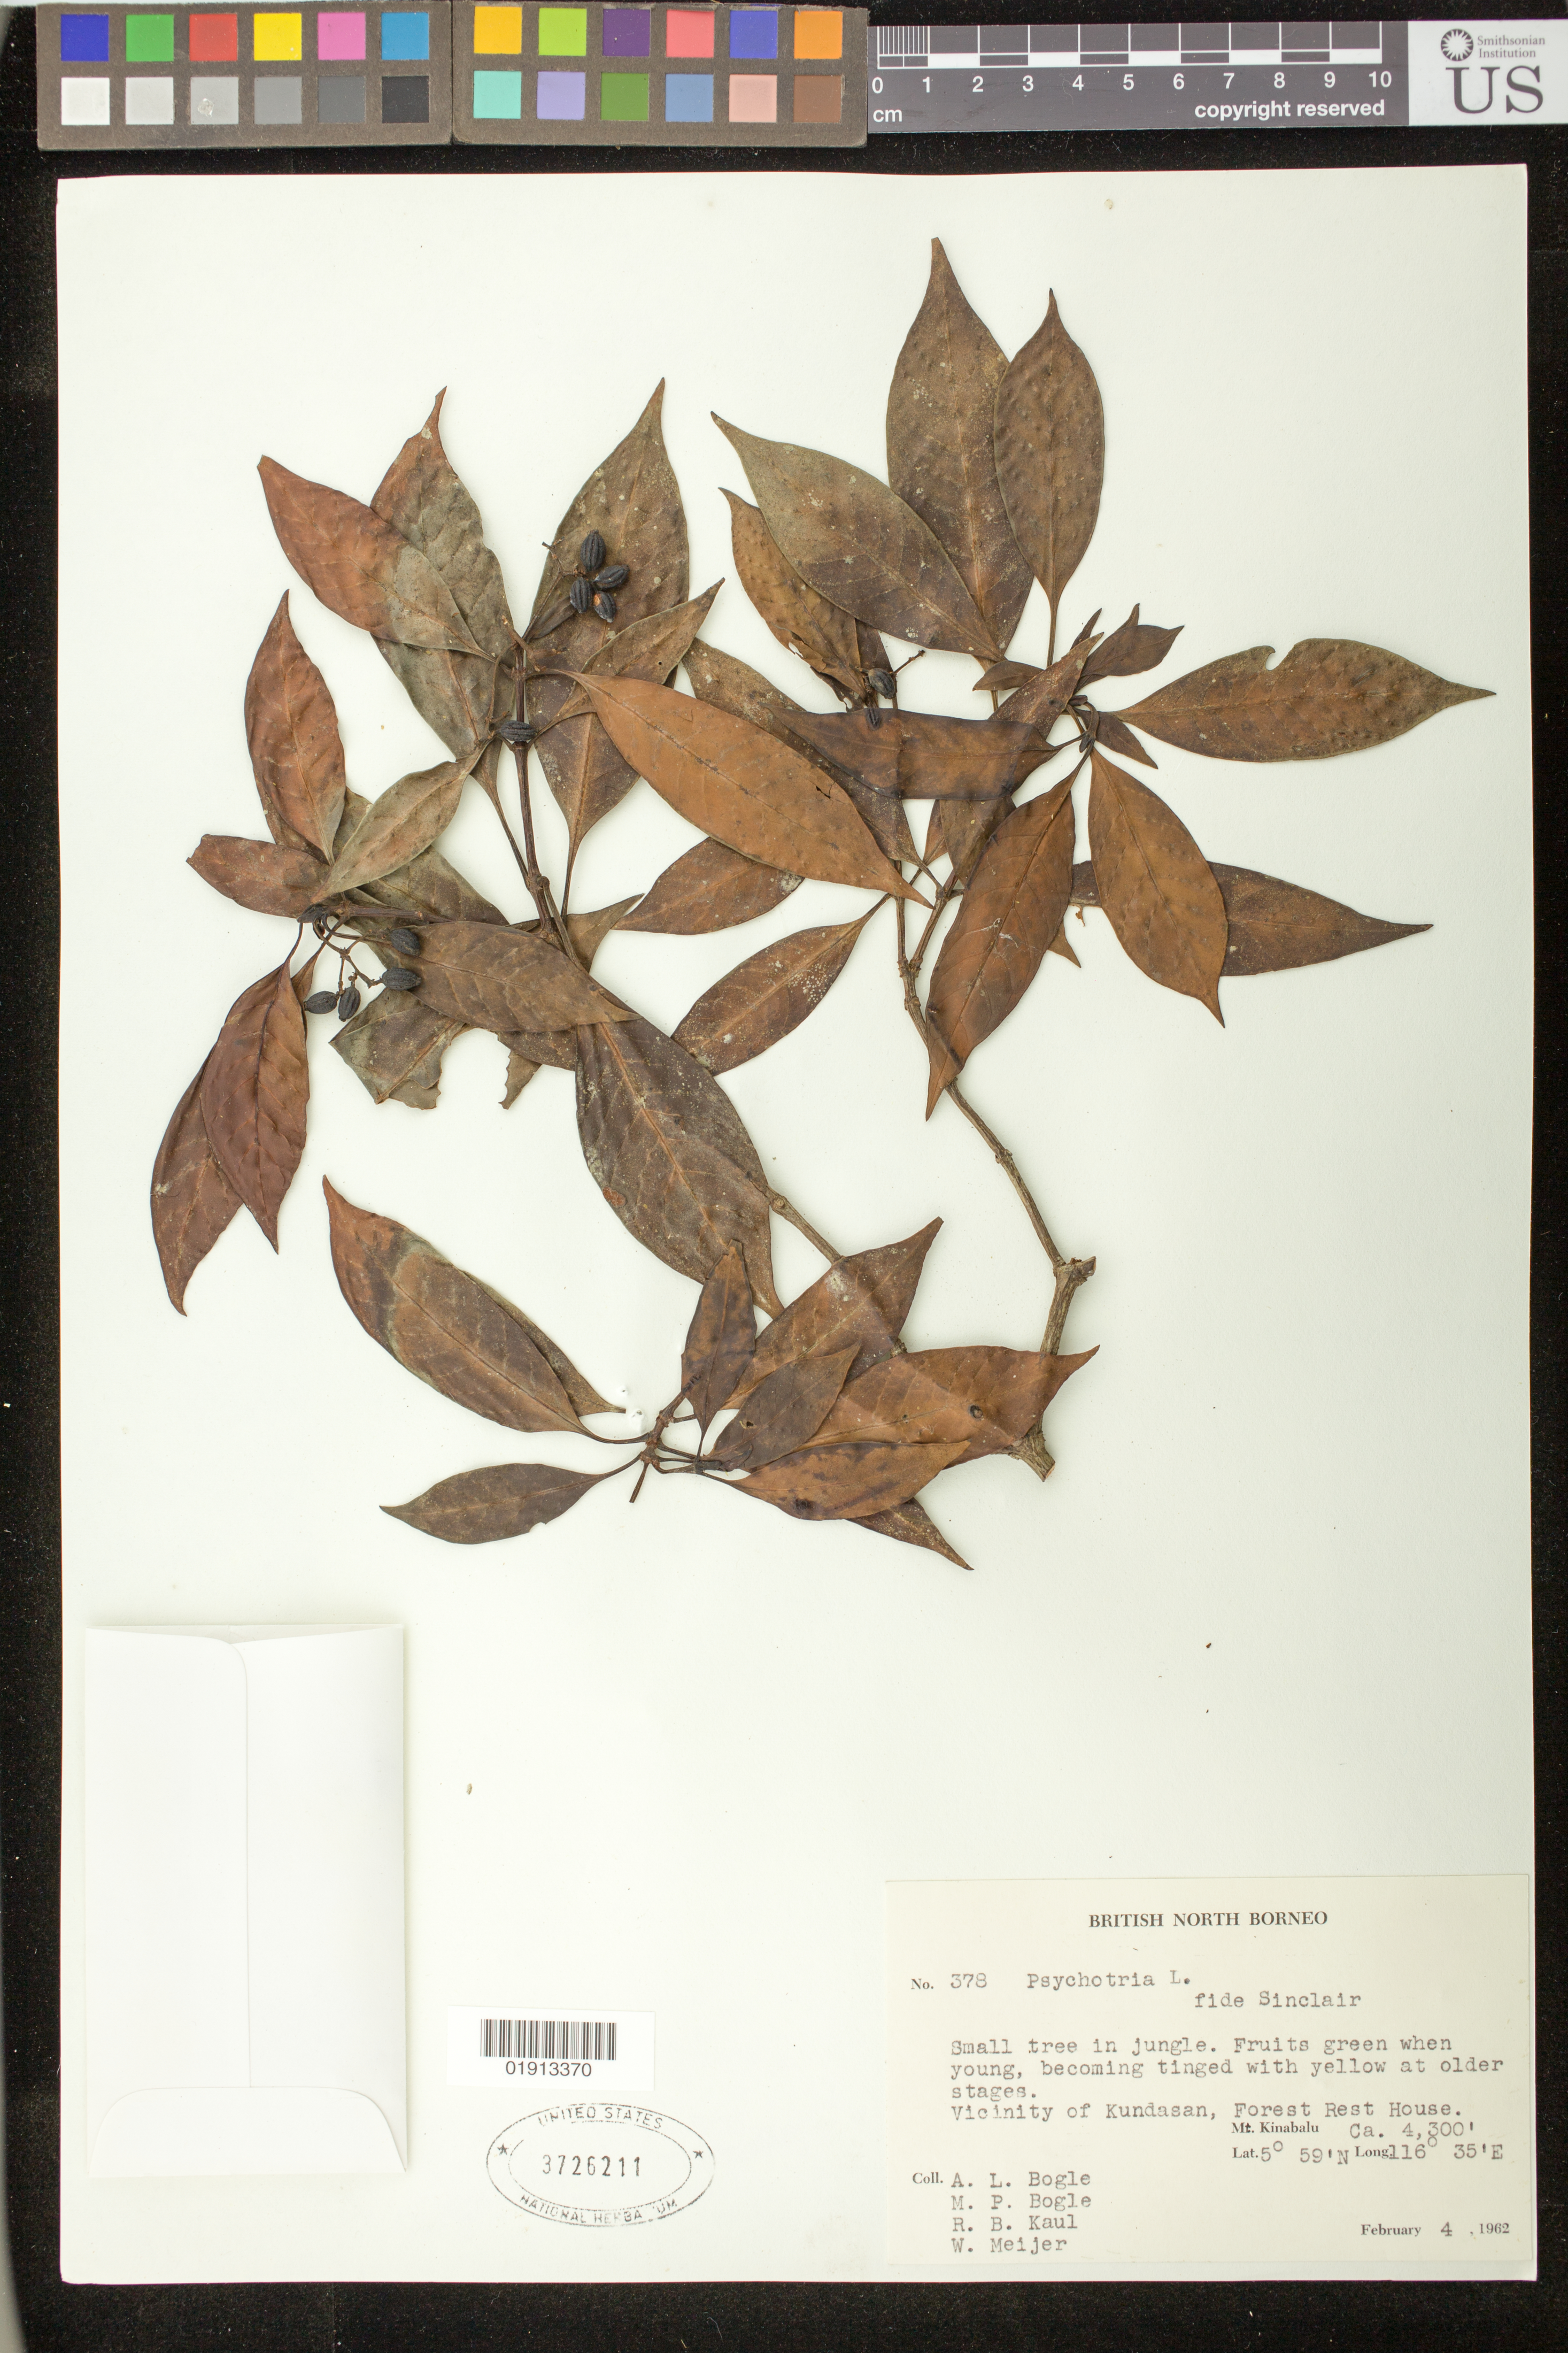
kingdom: Plantae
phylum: Tracheophyta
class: Magnoliopsida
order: Gentianales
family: Rubiaceae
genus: Psychotria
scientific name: Psychotria sp.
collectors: Bogle, A.L., M. Bogle, R. Kaul & -- Meijer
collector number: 378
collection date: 1962-02-04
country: Malaysia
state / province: Sabah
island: Borneo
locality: Vicinity of Kundasan, Forest Rest House, Mt. Kinabalu.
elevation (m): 1311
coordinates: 5 59 N, 116 35 E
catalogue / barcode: US 3726211